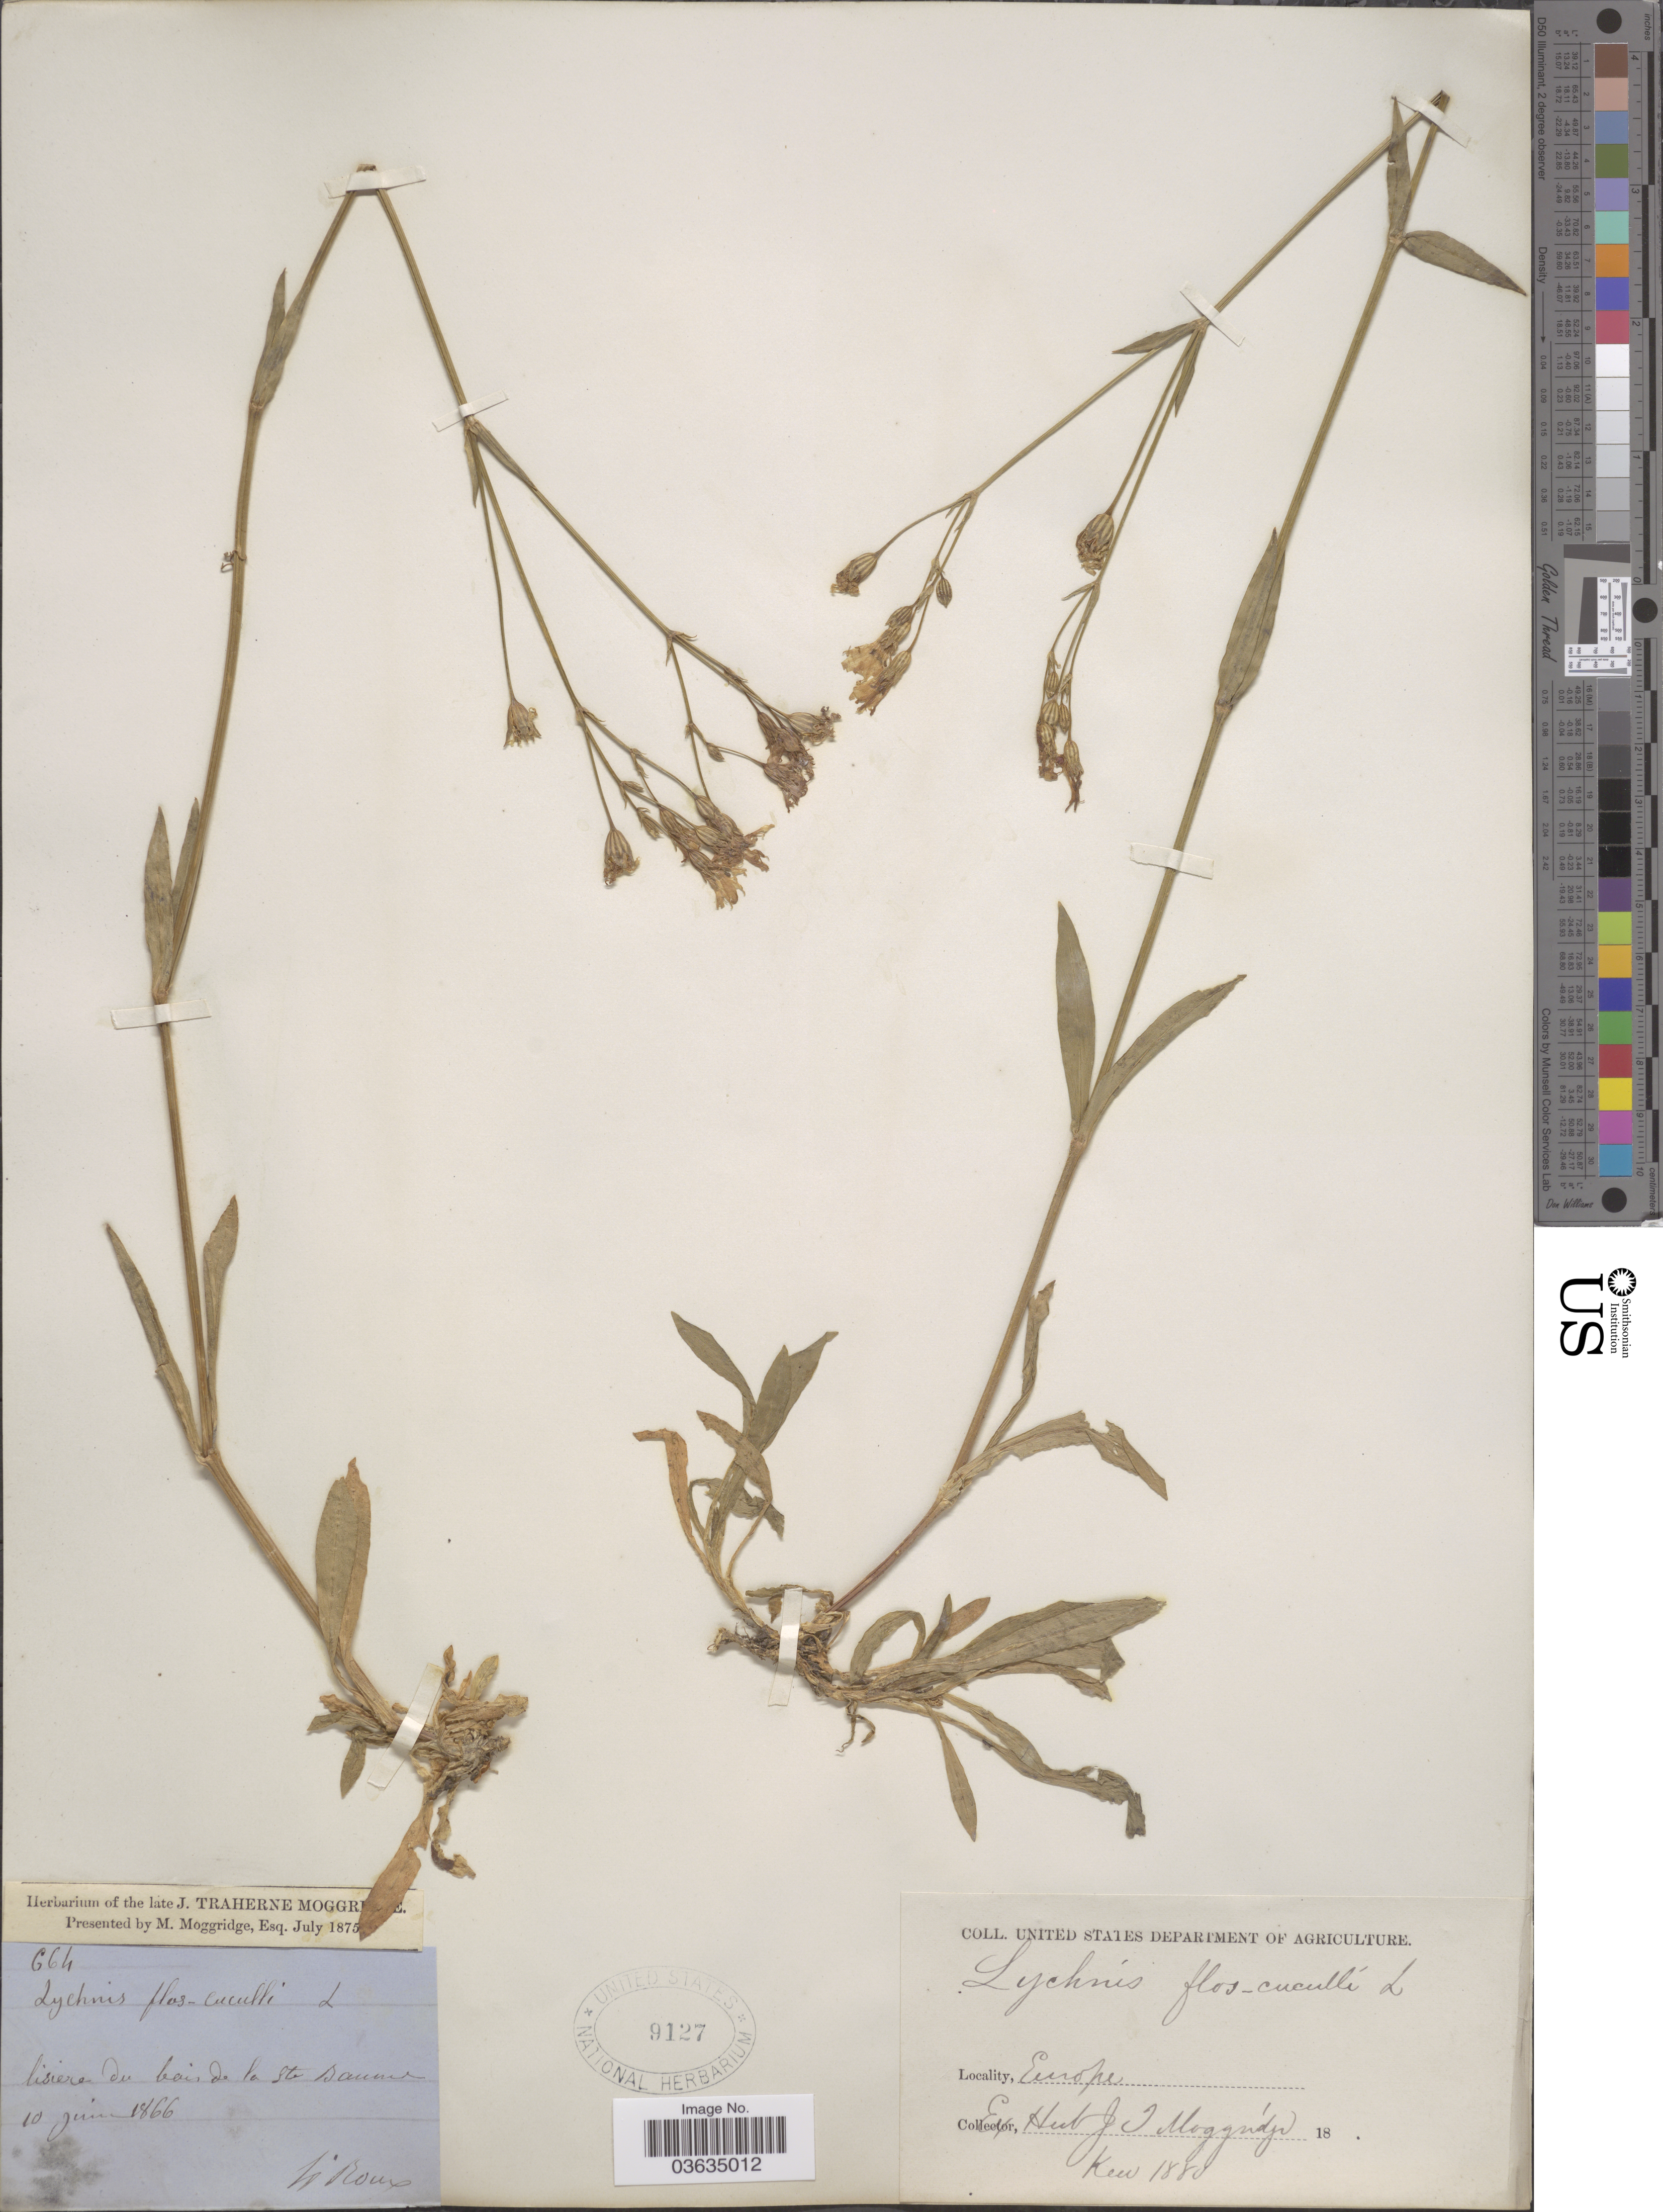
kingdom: Plantae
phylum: Tracheophyta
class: Magnoliopsida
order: Caryophyllales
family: Caryophyllaceae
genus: Silene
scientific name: Silene flos-cuculi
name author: (L.) Greuter & Burdet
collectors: N. Roux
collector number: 664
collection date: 1866-06-10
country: France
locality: Lisiere du bois de la Ste Baume. Europe.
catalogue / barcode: US 9127